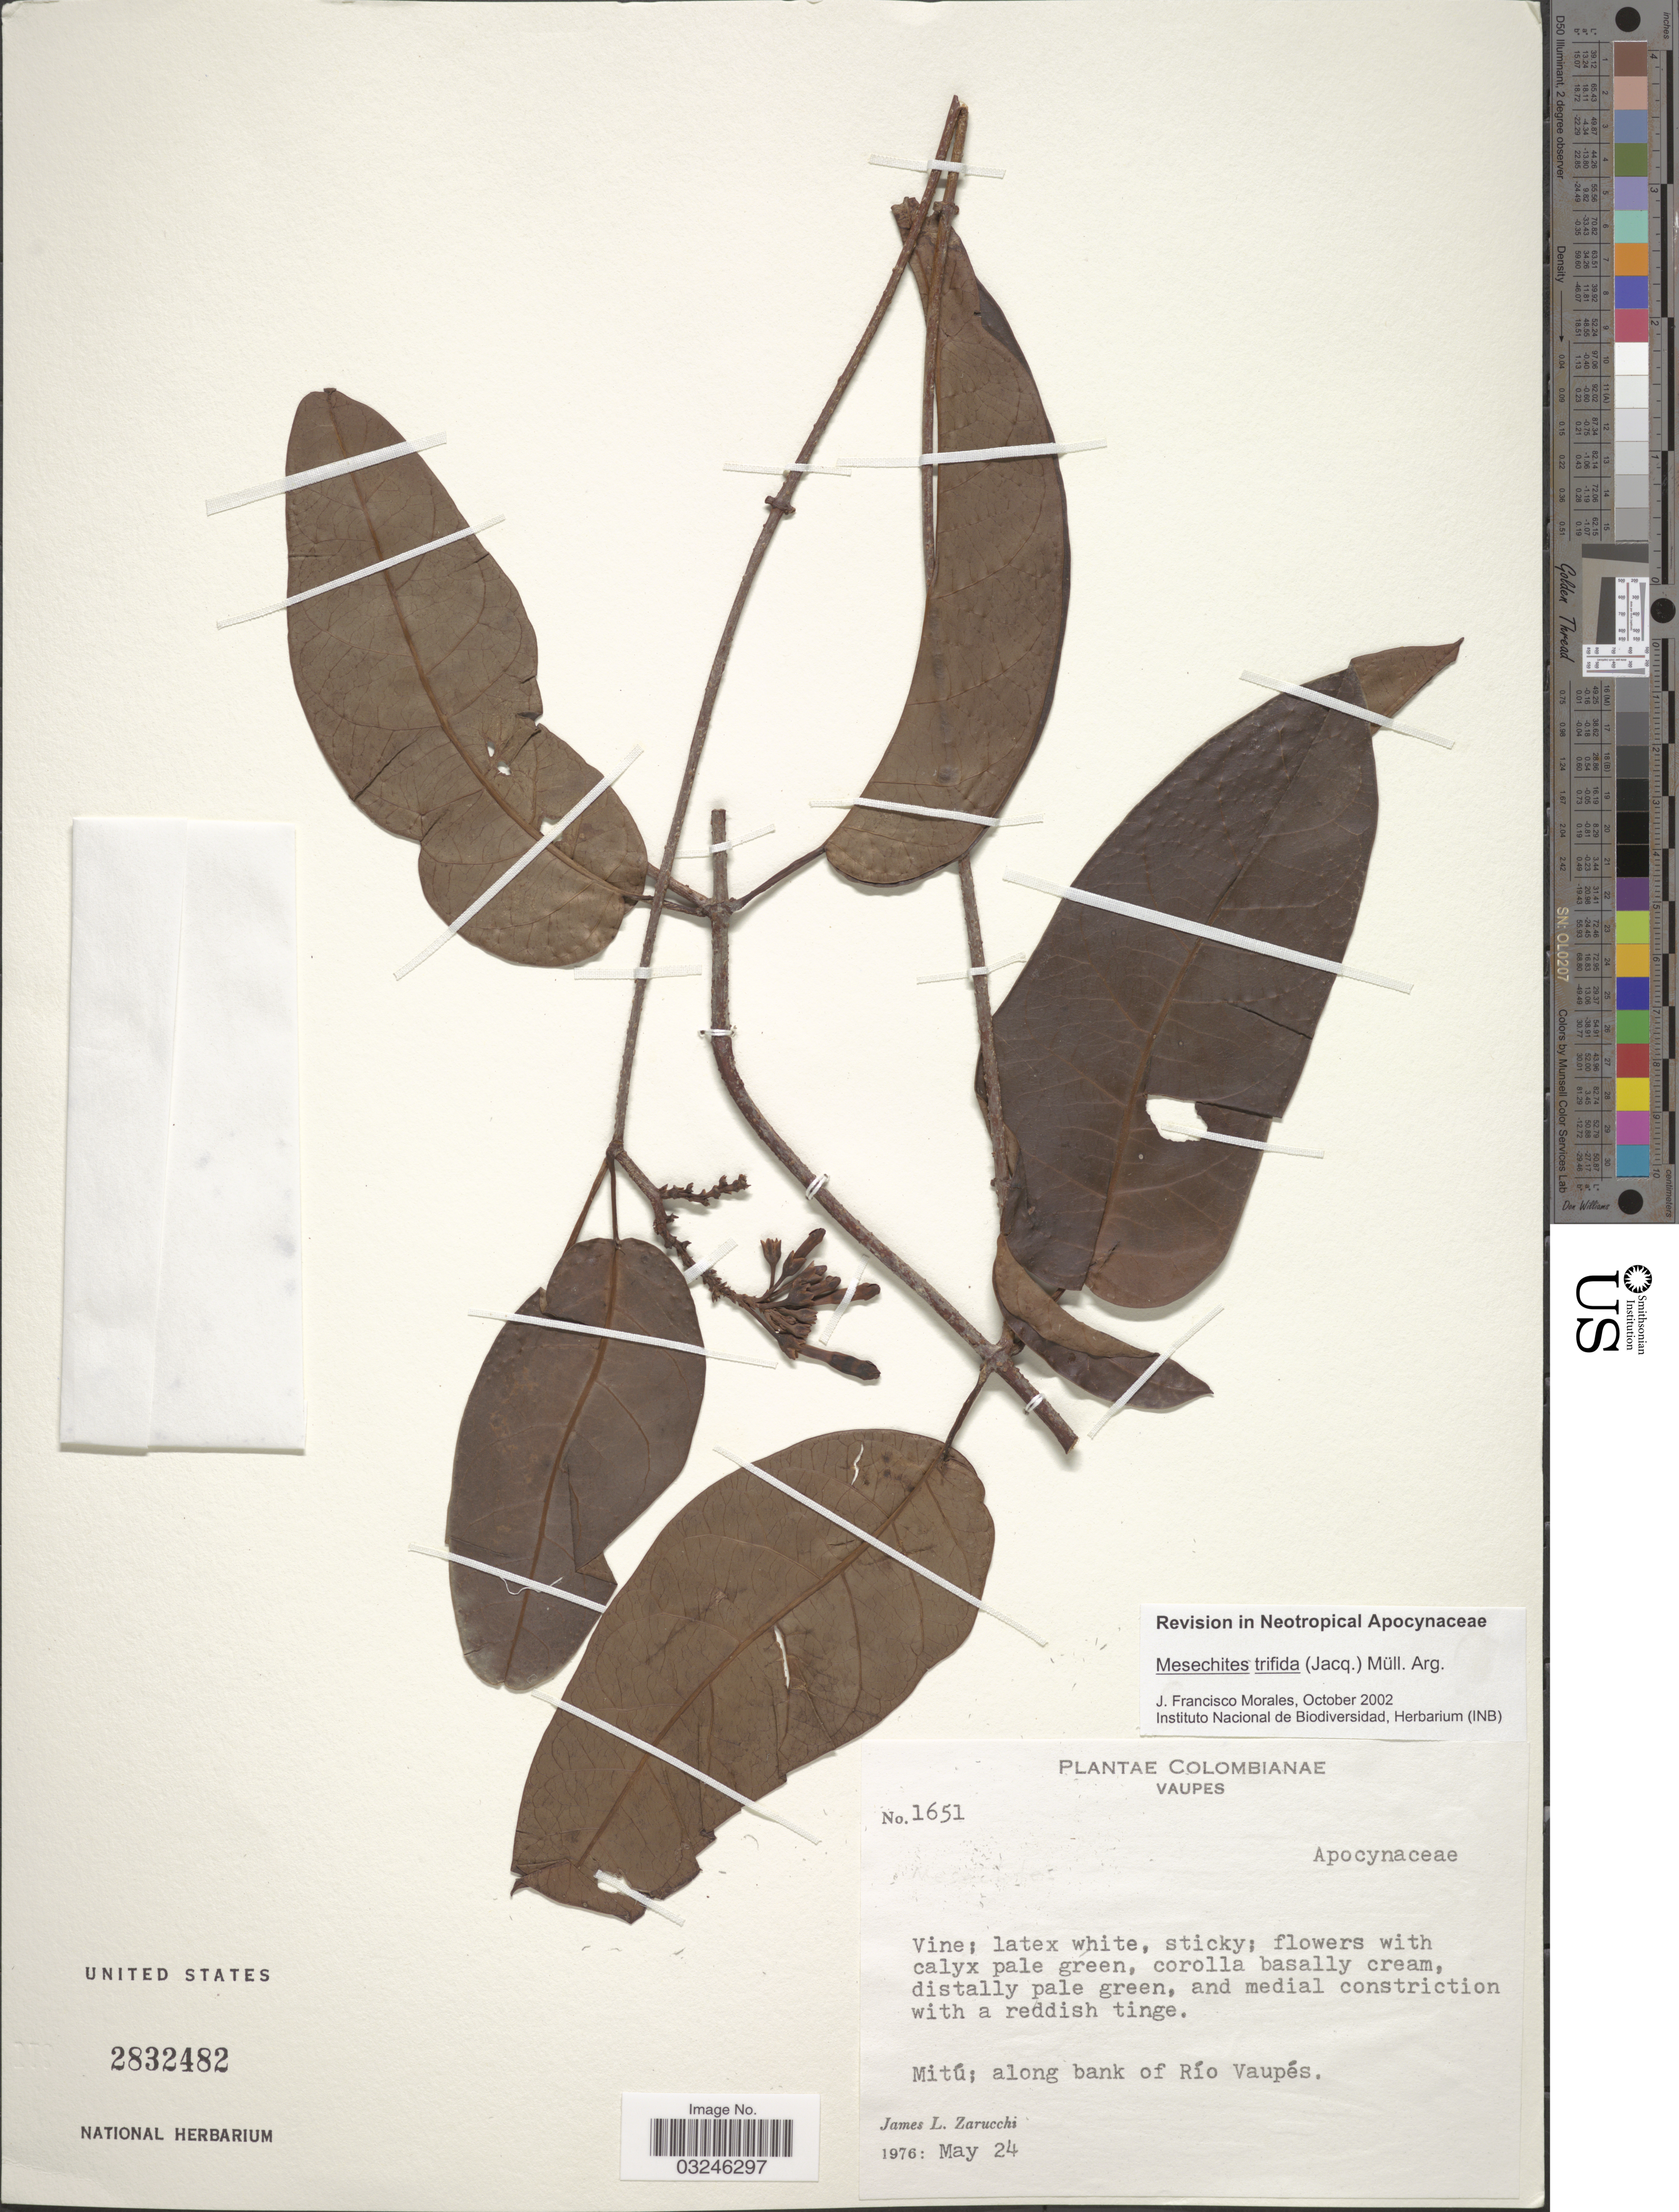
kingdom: Plantae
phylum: Tracheophyta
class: Magnoliopsida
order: Gentianales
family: Apocynaceae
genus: Mesechites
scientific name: Mesechites trifidus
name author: (Jacq.) Müll. Arg.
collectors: J. L. Zarucchi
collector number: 1651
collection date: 1976-05-24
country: Colombia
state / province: Vaupés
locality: Mitú; along bank of Río Vaupés.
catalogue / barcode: US 2832482